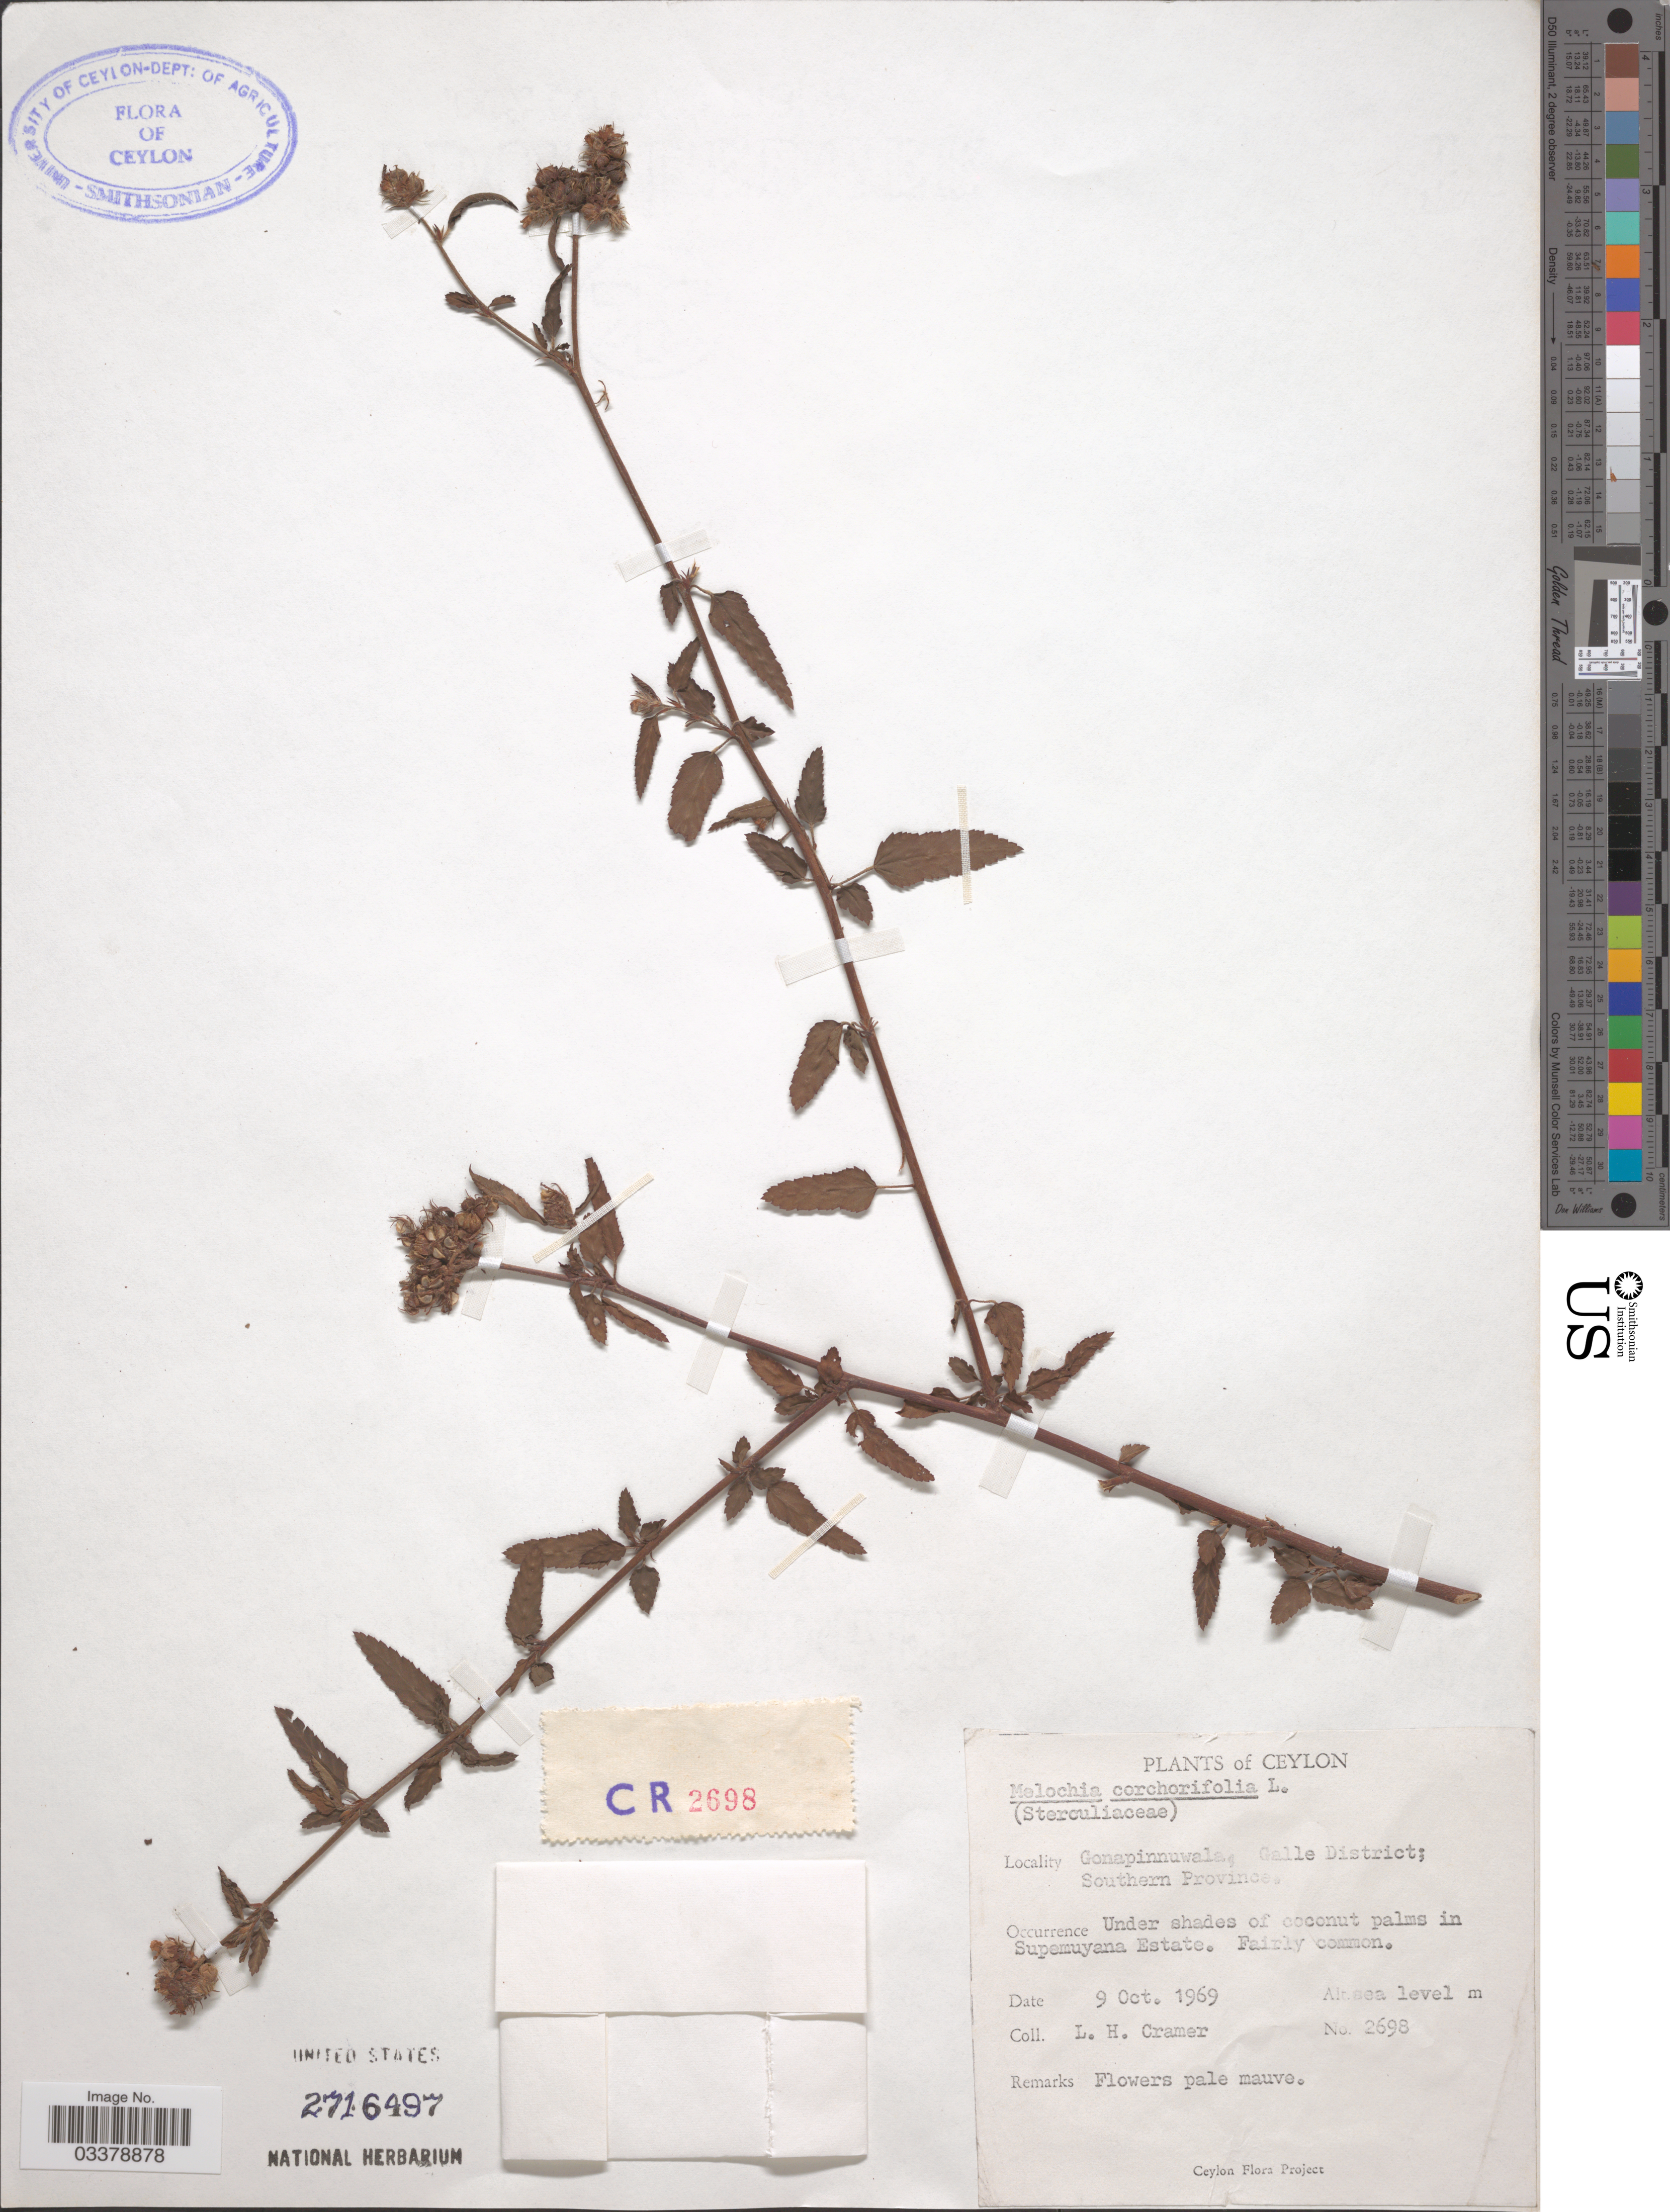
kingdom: Plantae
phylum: Tracheophyta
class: Magnoliopsida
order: Malvales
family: Malvaceae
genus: Melochia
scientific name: Melochia corchorifolia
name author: L.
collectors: L. H. Cramer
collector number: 2698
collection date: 1969-10-09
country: Sri Lanka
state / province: Southern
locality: Ceylon, Gonapinnuwala, Galle District; Under shades of coconut palms in Supemuyana Estate.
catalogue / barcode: US 2716497